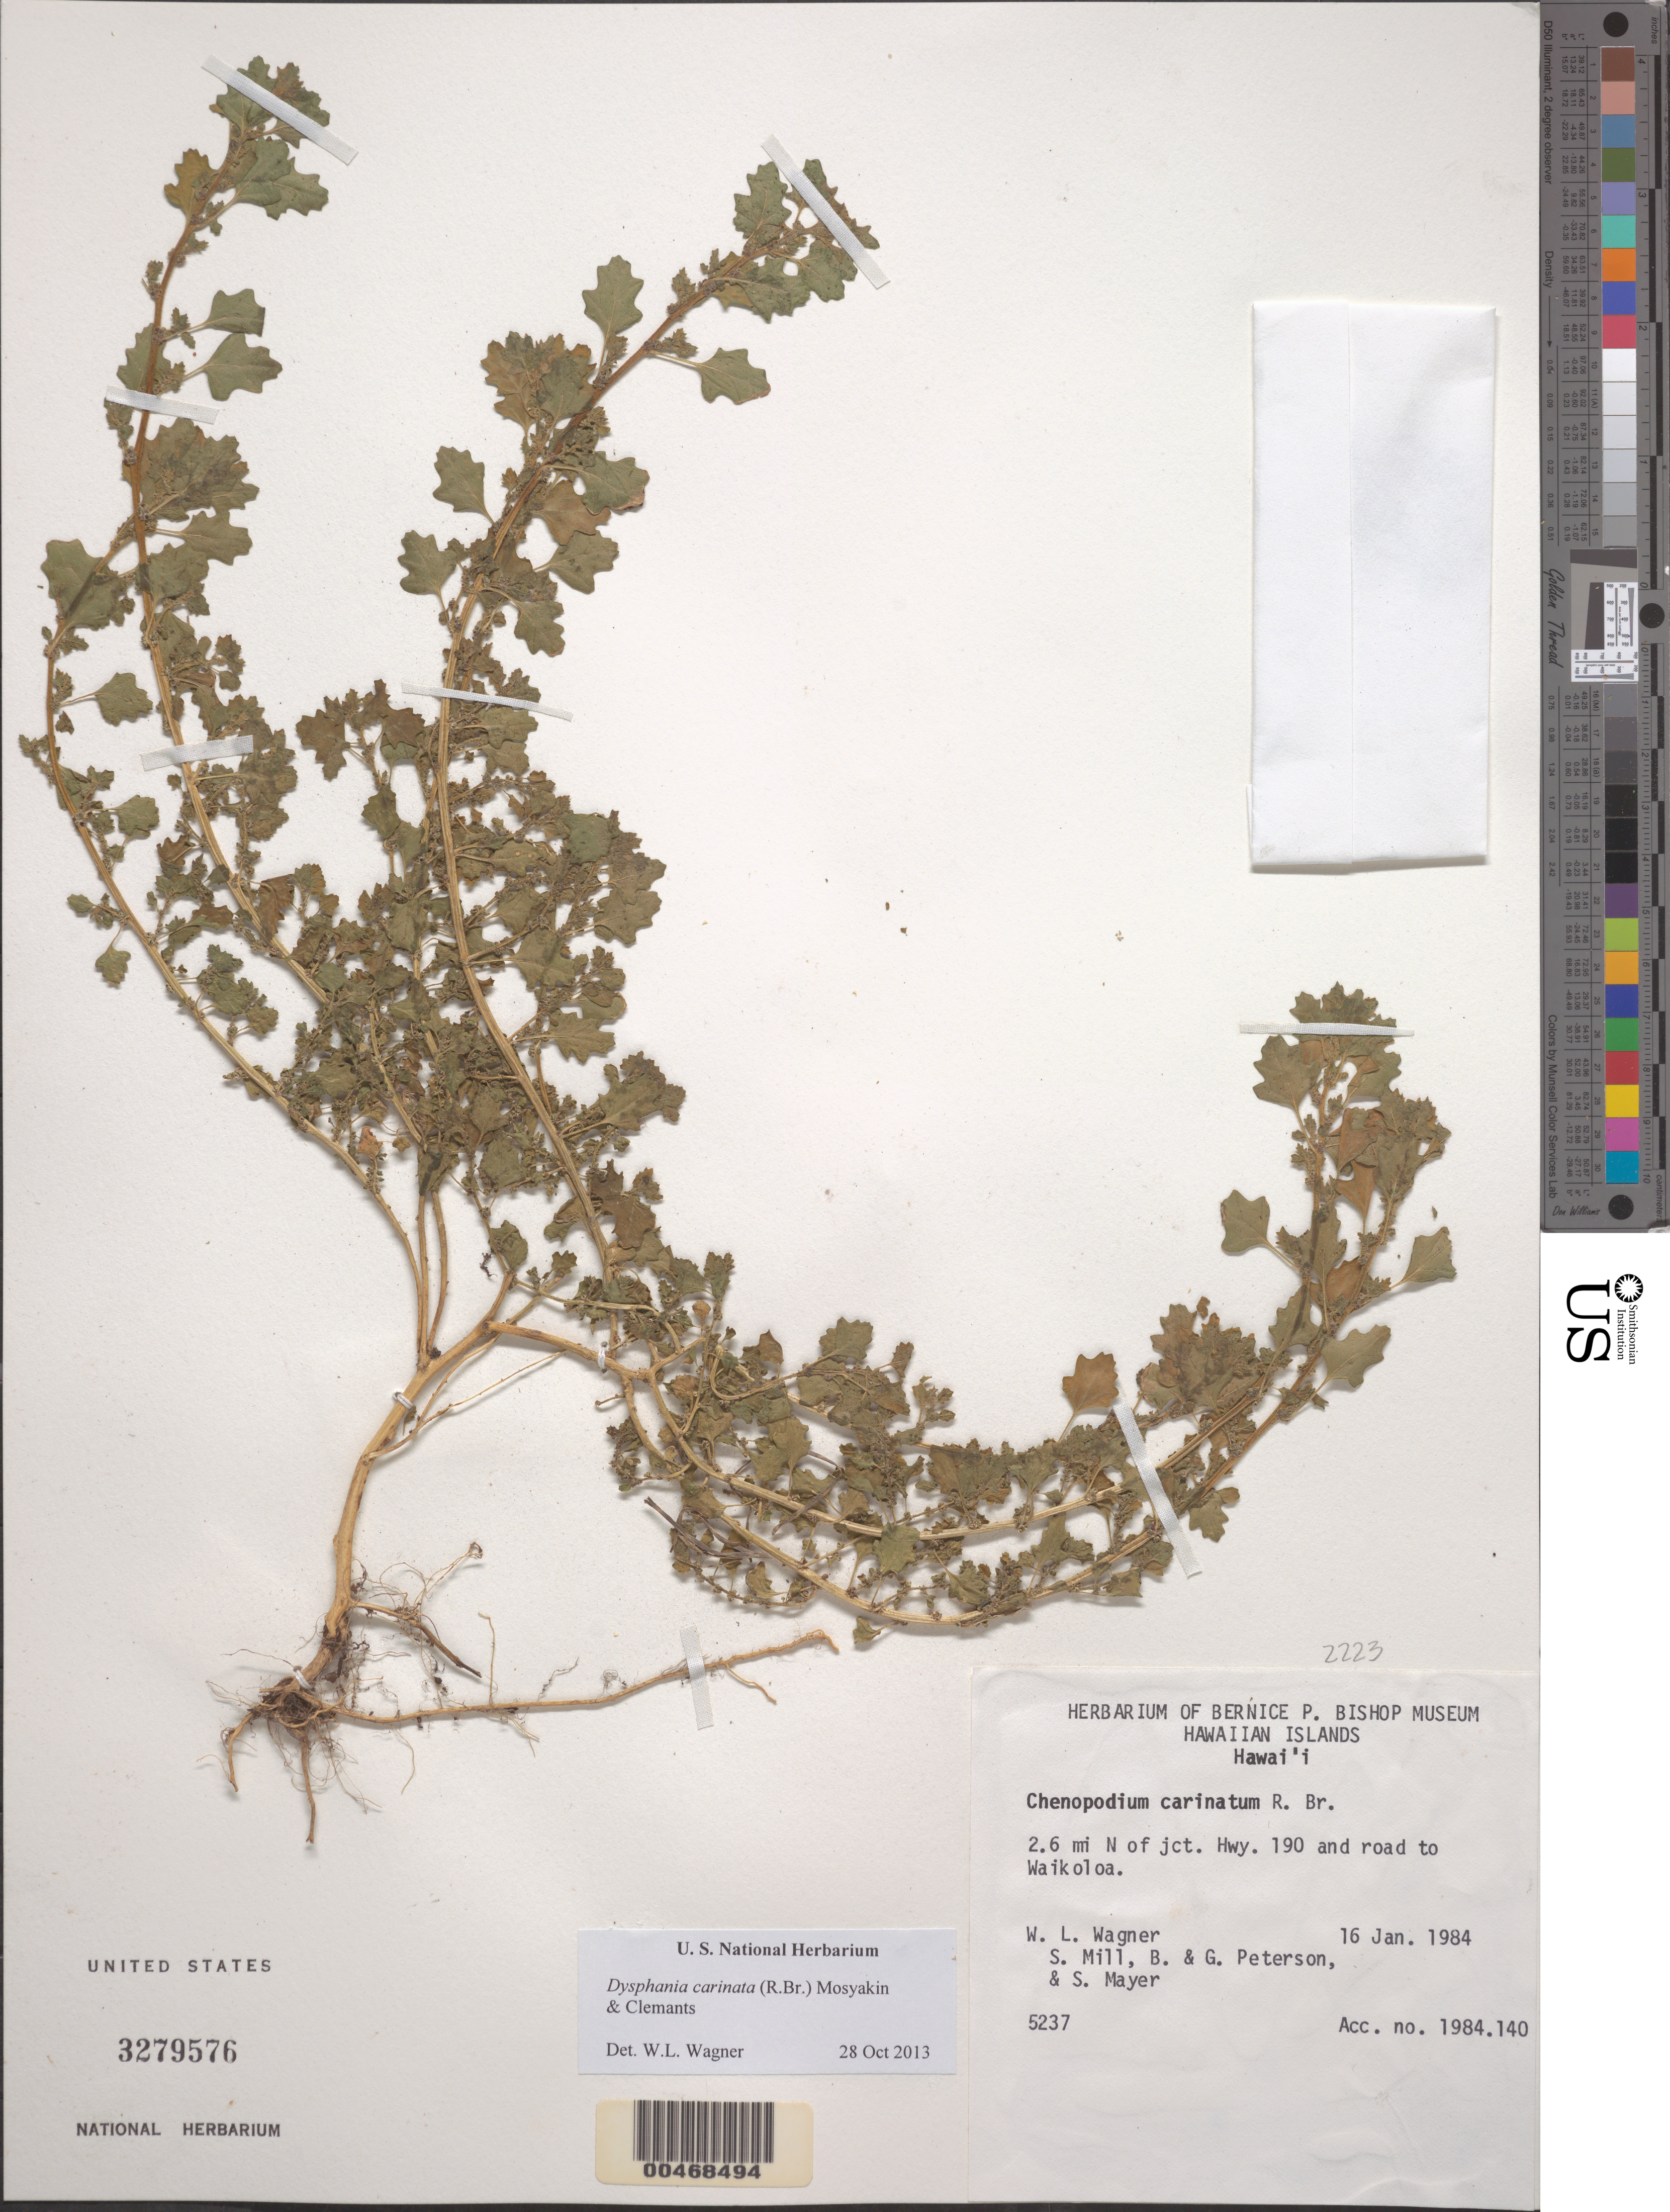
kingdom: Plantae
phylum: Tracheophyta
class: Magnoliopsida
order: Caryophyllales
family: Amaranthaceae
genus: Dysphania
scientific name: Dysphania carinata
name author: (R. Br.) Mosyakin & Clemants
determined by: Wagner, W. L., (BOT), Smithsonian Institution - National Museum of Natural History (UNITED STATES)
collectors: W. L. Wagner, S. W. Miller, B. Peterson, G. Peterson & S. Mayer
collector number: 5237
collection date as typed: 16 Jan 1984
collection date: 1984-01-16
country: United States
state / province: Hawaii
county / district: Hawaii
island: Hawaii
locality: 2.6 mi N of jct. Hwy. 190 and rd. to Waikoloa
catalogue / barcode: US 3279576